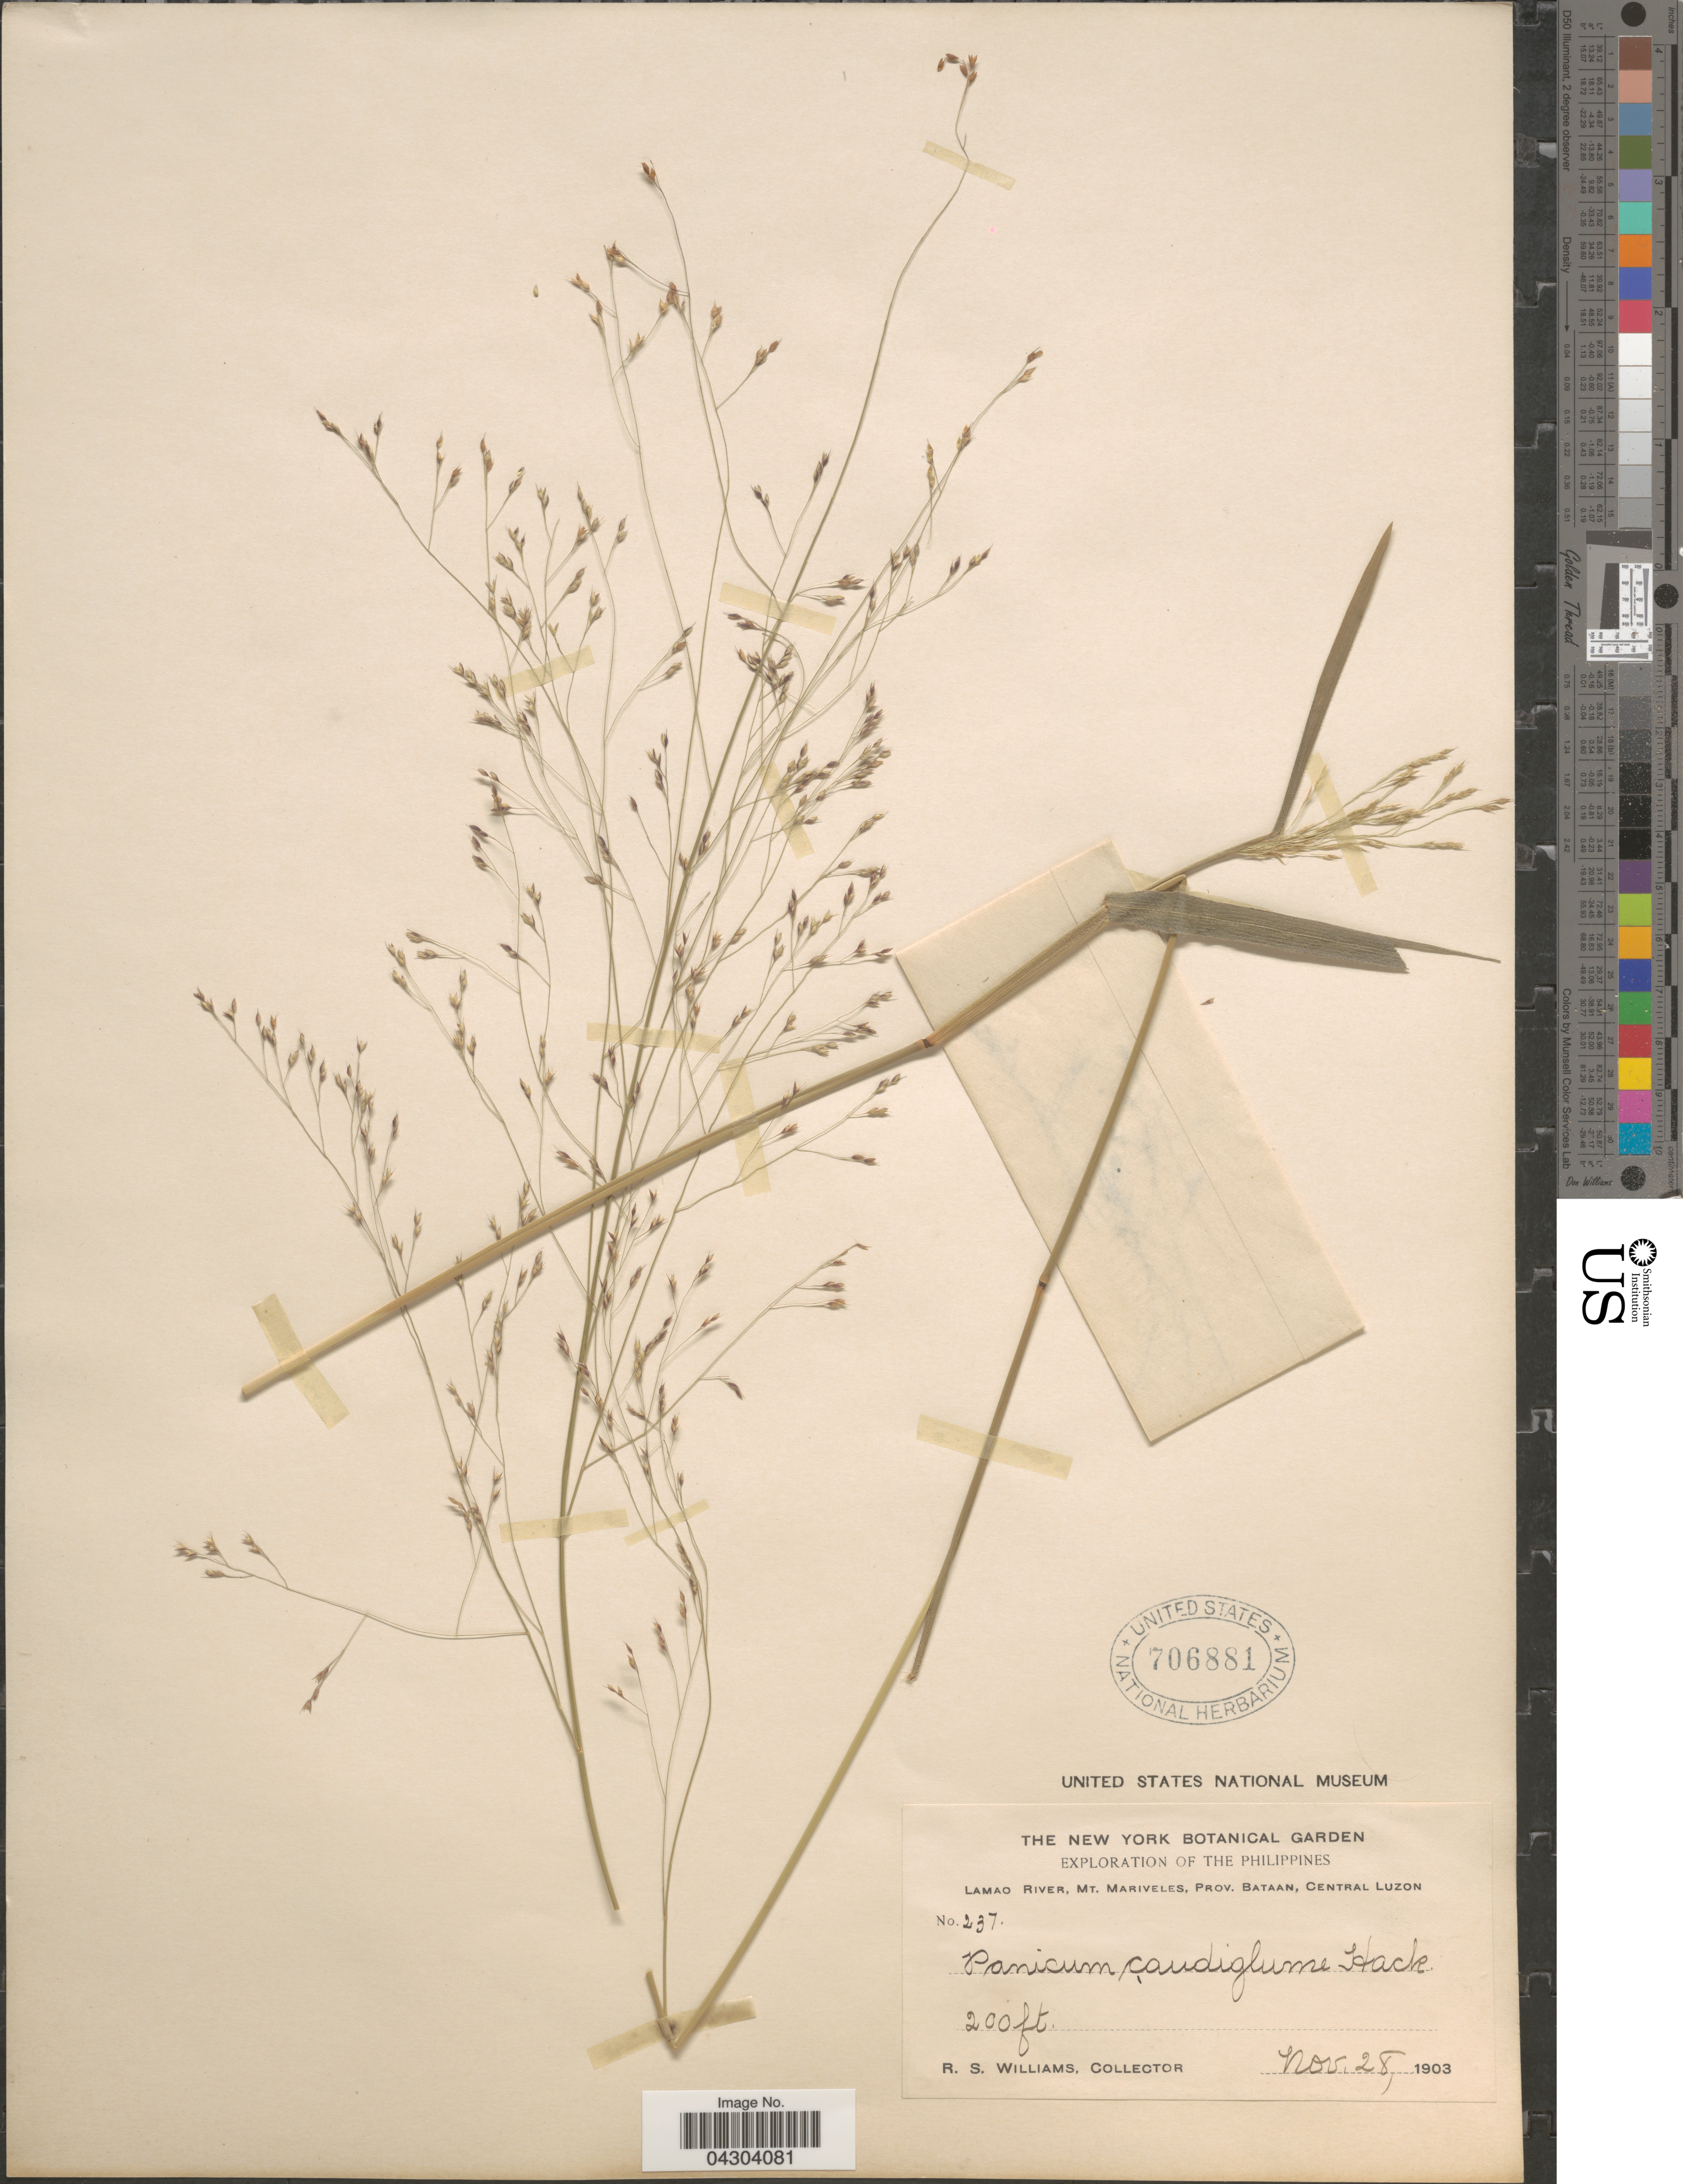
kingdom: Plantae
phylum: Tracheophyta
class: Liliopsida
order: Poales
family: Poaceae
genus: Panicum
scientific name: Panicum caudiglume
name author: Hack.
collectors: R. S. Williams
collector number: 237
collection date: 1903-11-28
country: Philippines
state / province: Central Luzon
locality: Exploration of the Philippines. Lamao River, Mt. Mariveles, Prov. Bataan.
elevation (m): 61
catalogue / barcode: US 706881